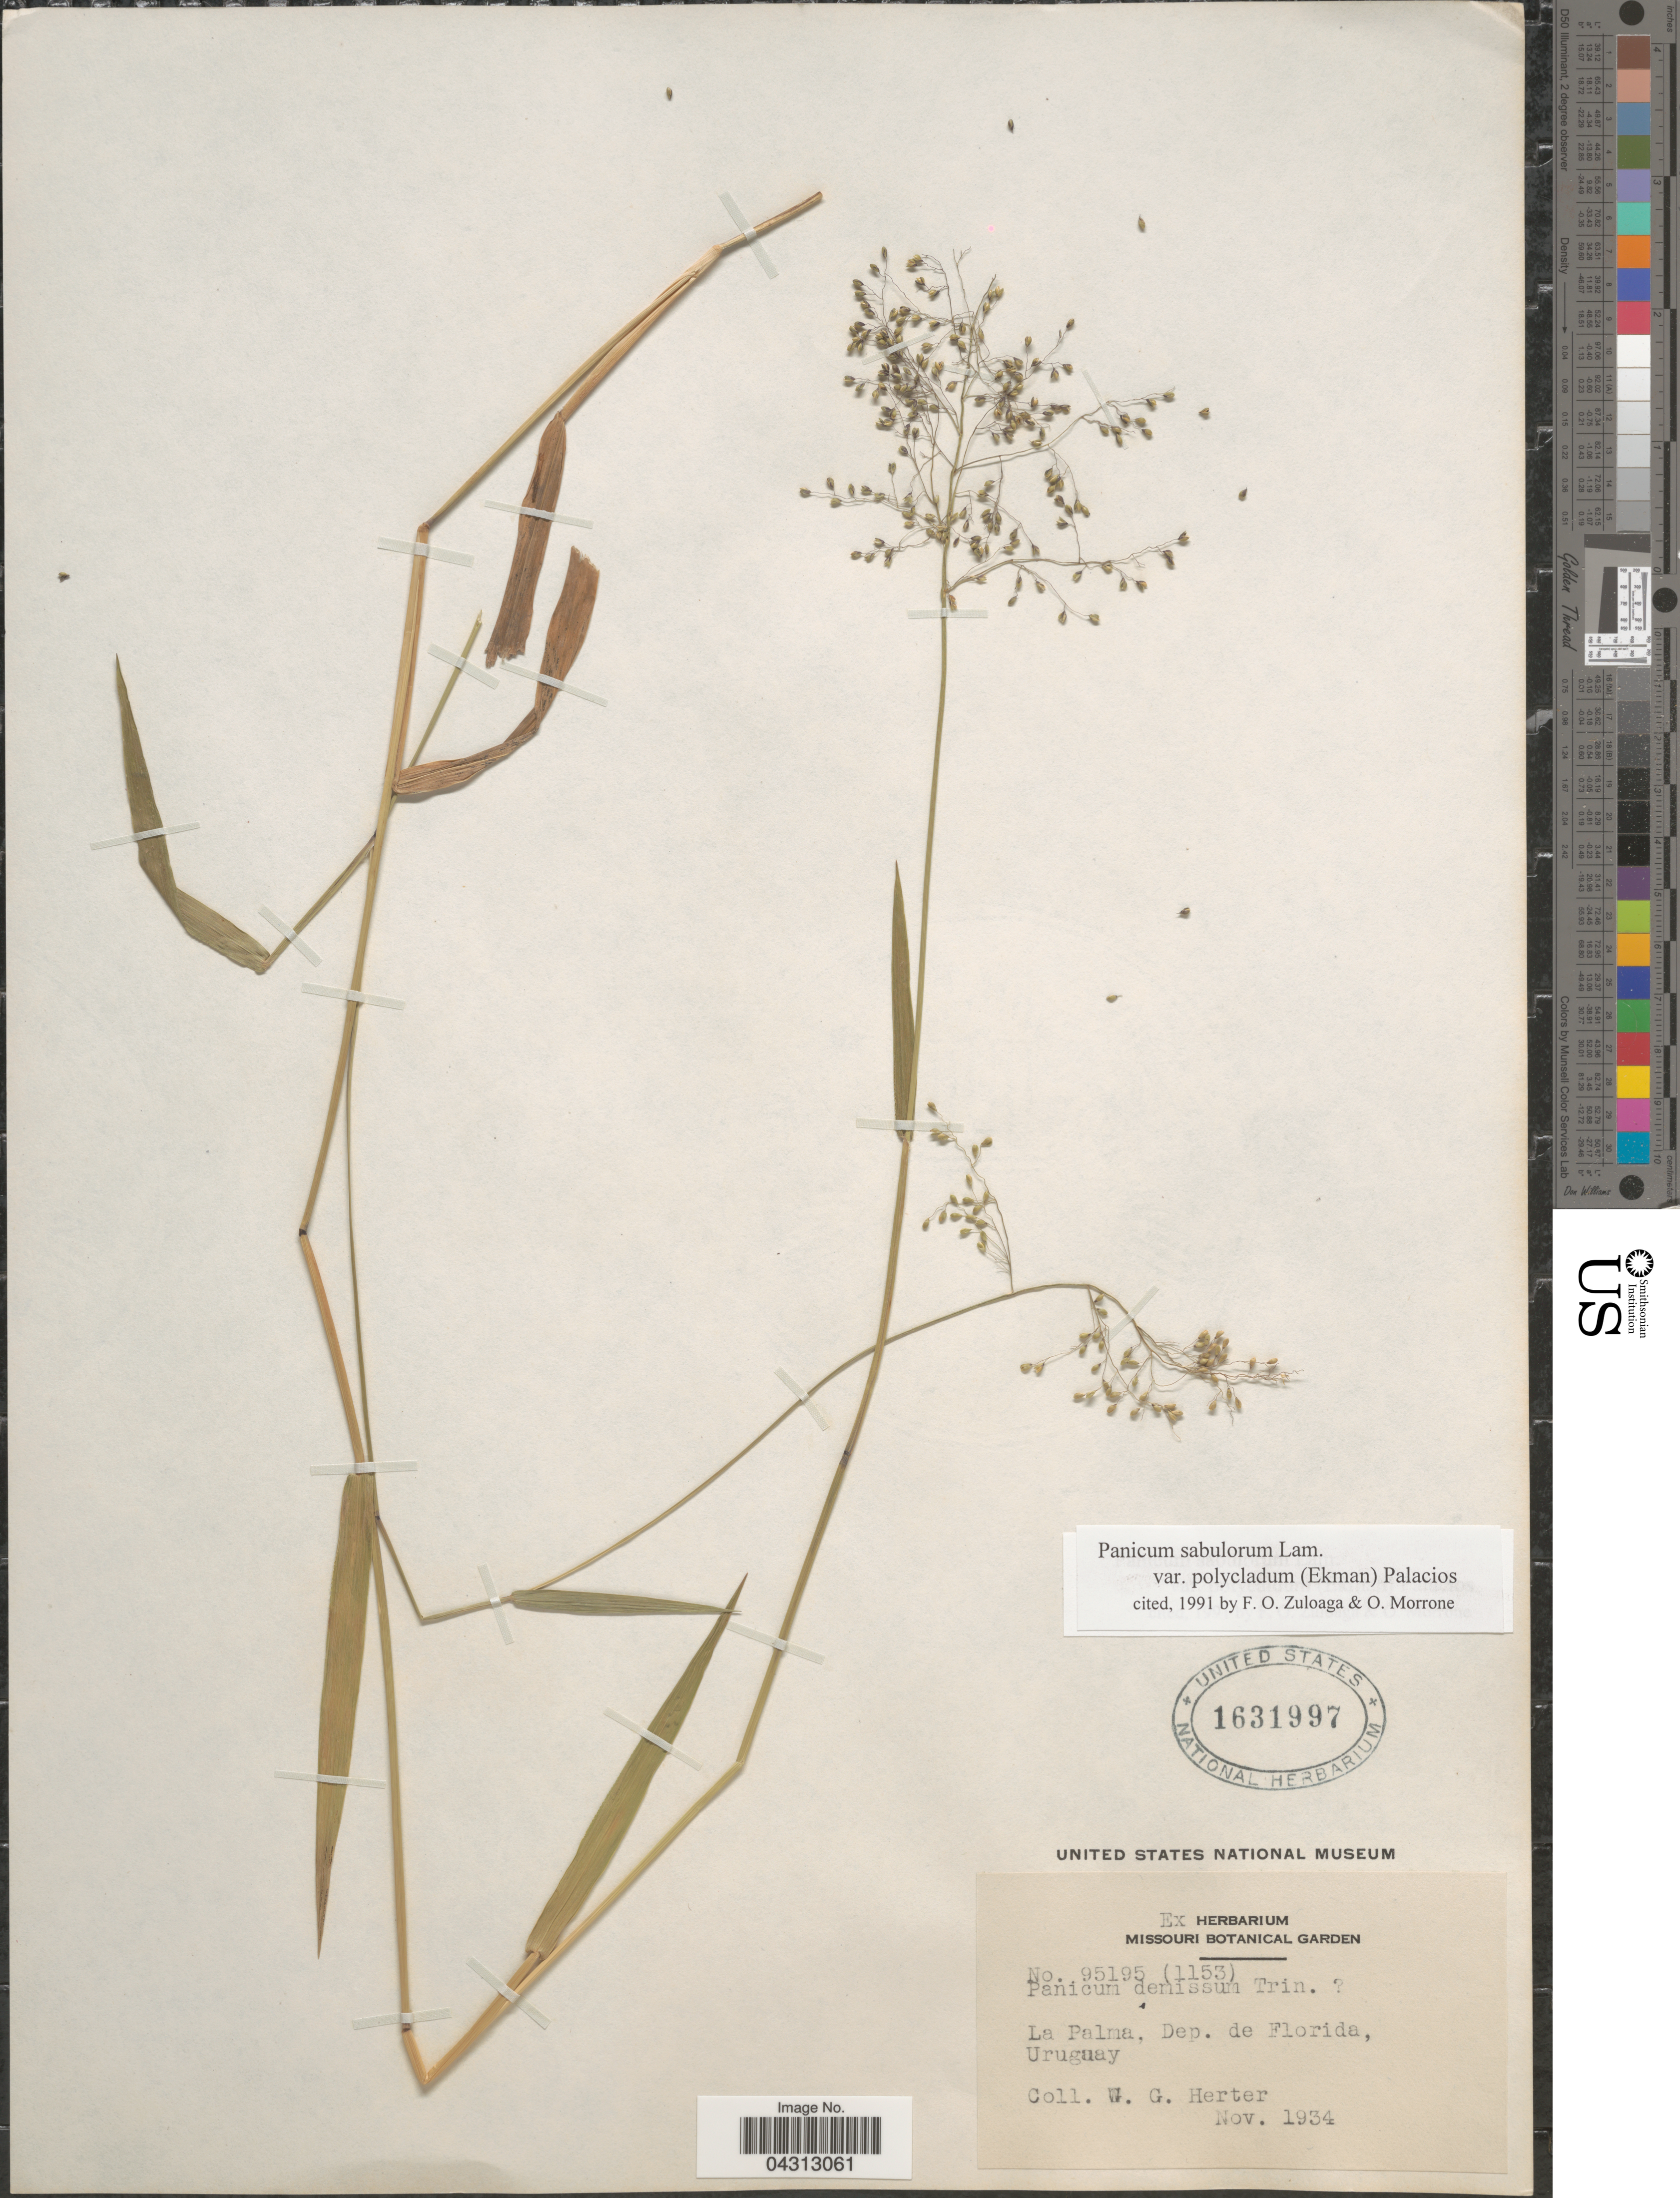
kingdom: Plantae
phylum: Tracheophyta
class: Liliopsida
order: Poales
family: Poaceae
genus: Dichanthelium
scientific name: Dichanthelium sabulorum var. polycladum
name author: (Ekman) Zuloaga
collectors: W. G. Herter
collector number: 95195(1153)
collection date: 1934-11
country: Uruguay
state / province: Florida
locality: La Palma, Dep. de Florida.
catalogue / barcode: US 1631997